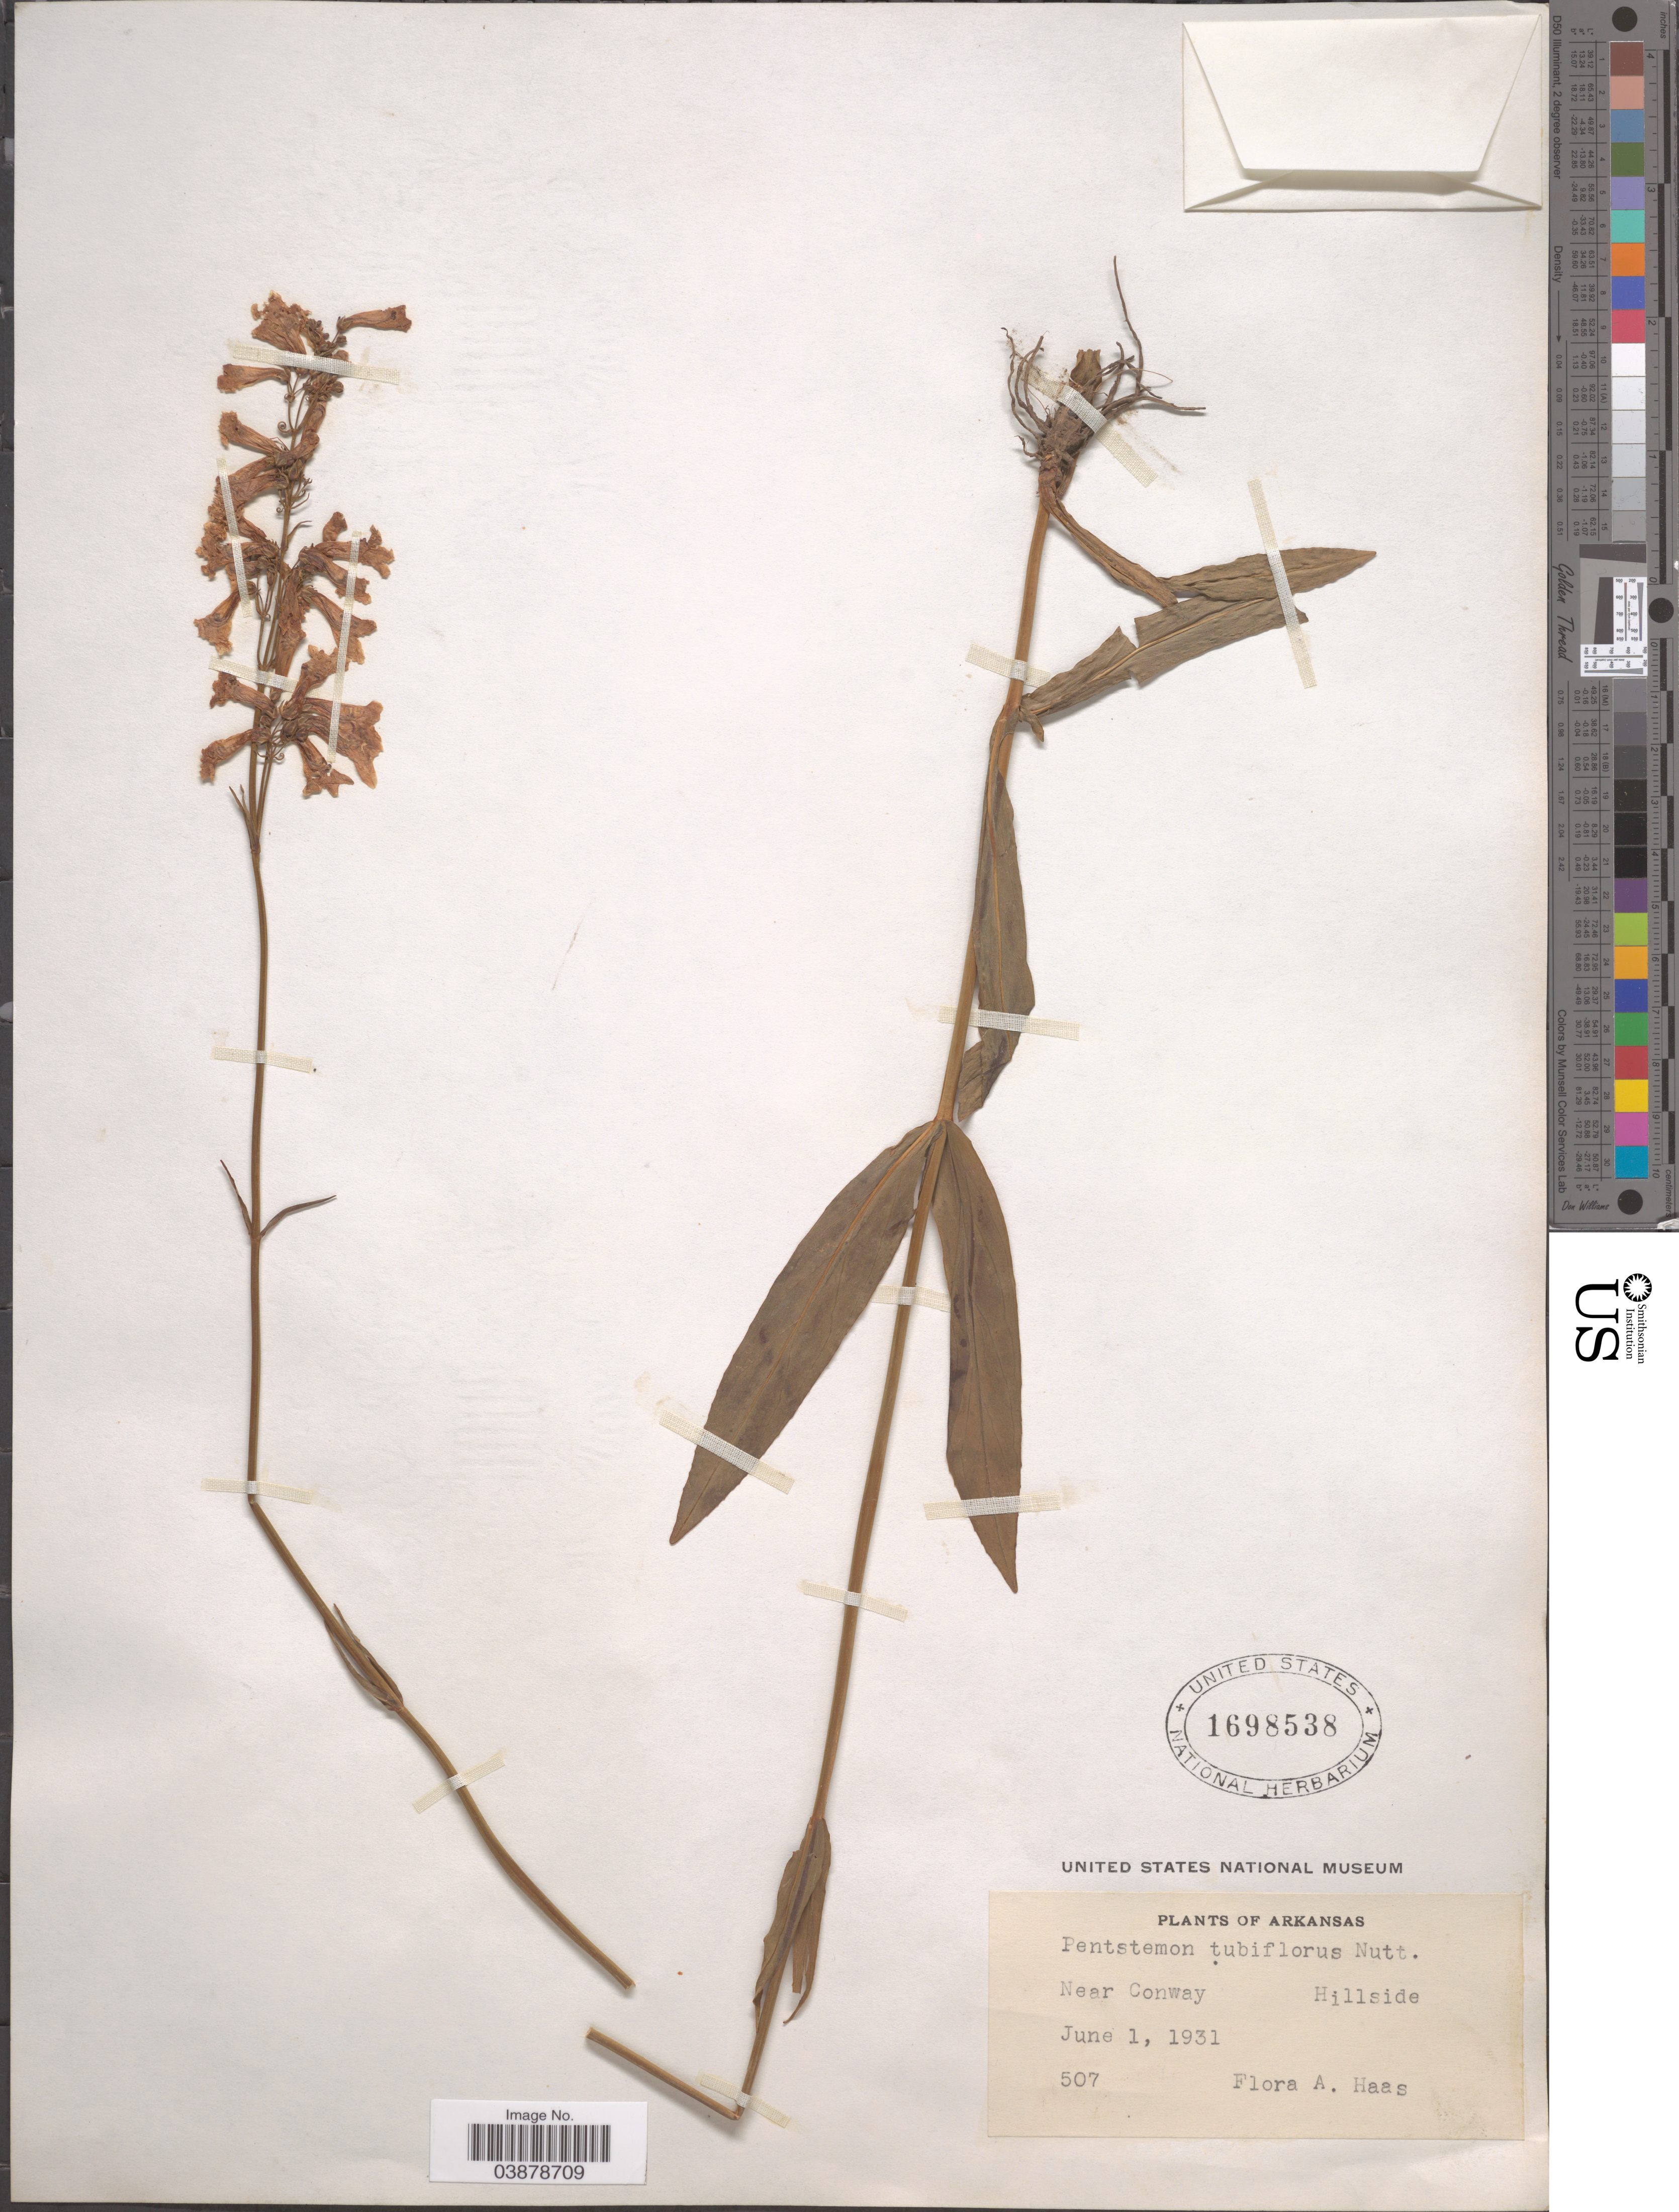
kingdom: Plantae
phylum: Tracheophyta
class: Magnoliopsida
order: Lamiales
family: Plantaginaceae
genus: Penstemon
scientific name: Penstemon tubaeflorus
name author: Nutt.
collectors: F. A. Haas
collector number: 507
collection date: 1931-06-01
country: United States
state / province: Arkansas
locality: Near Conway. Hillside.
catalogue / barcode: US 1698538